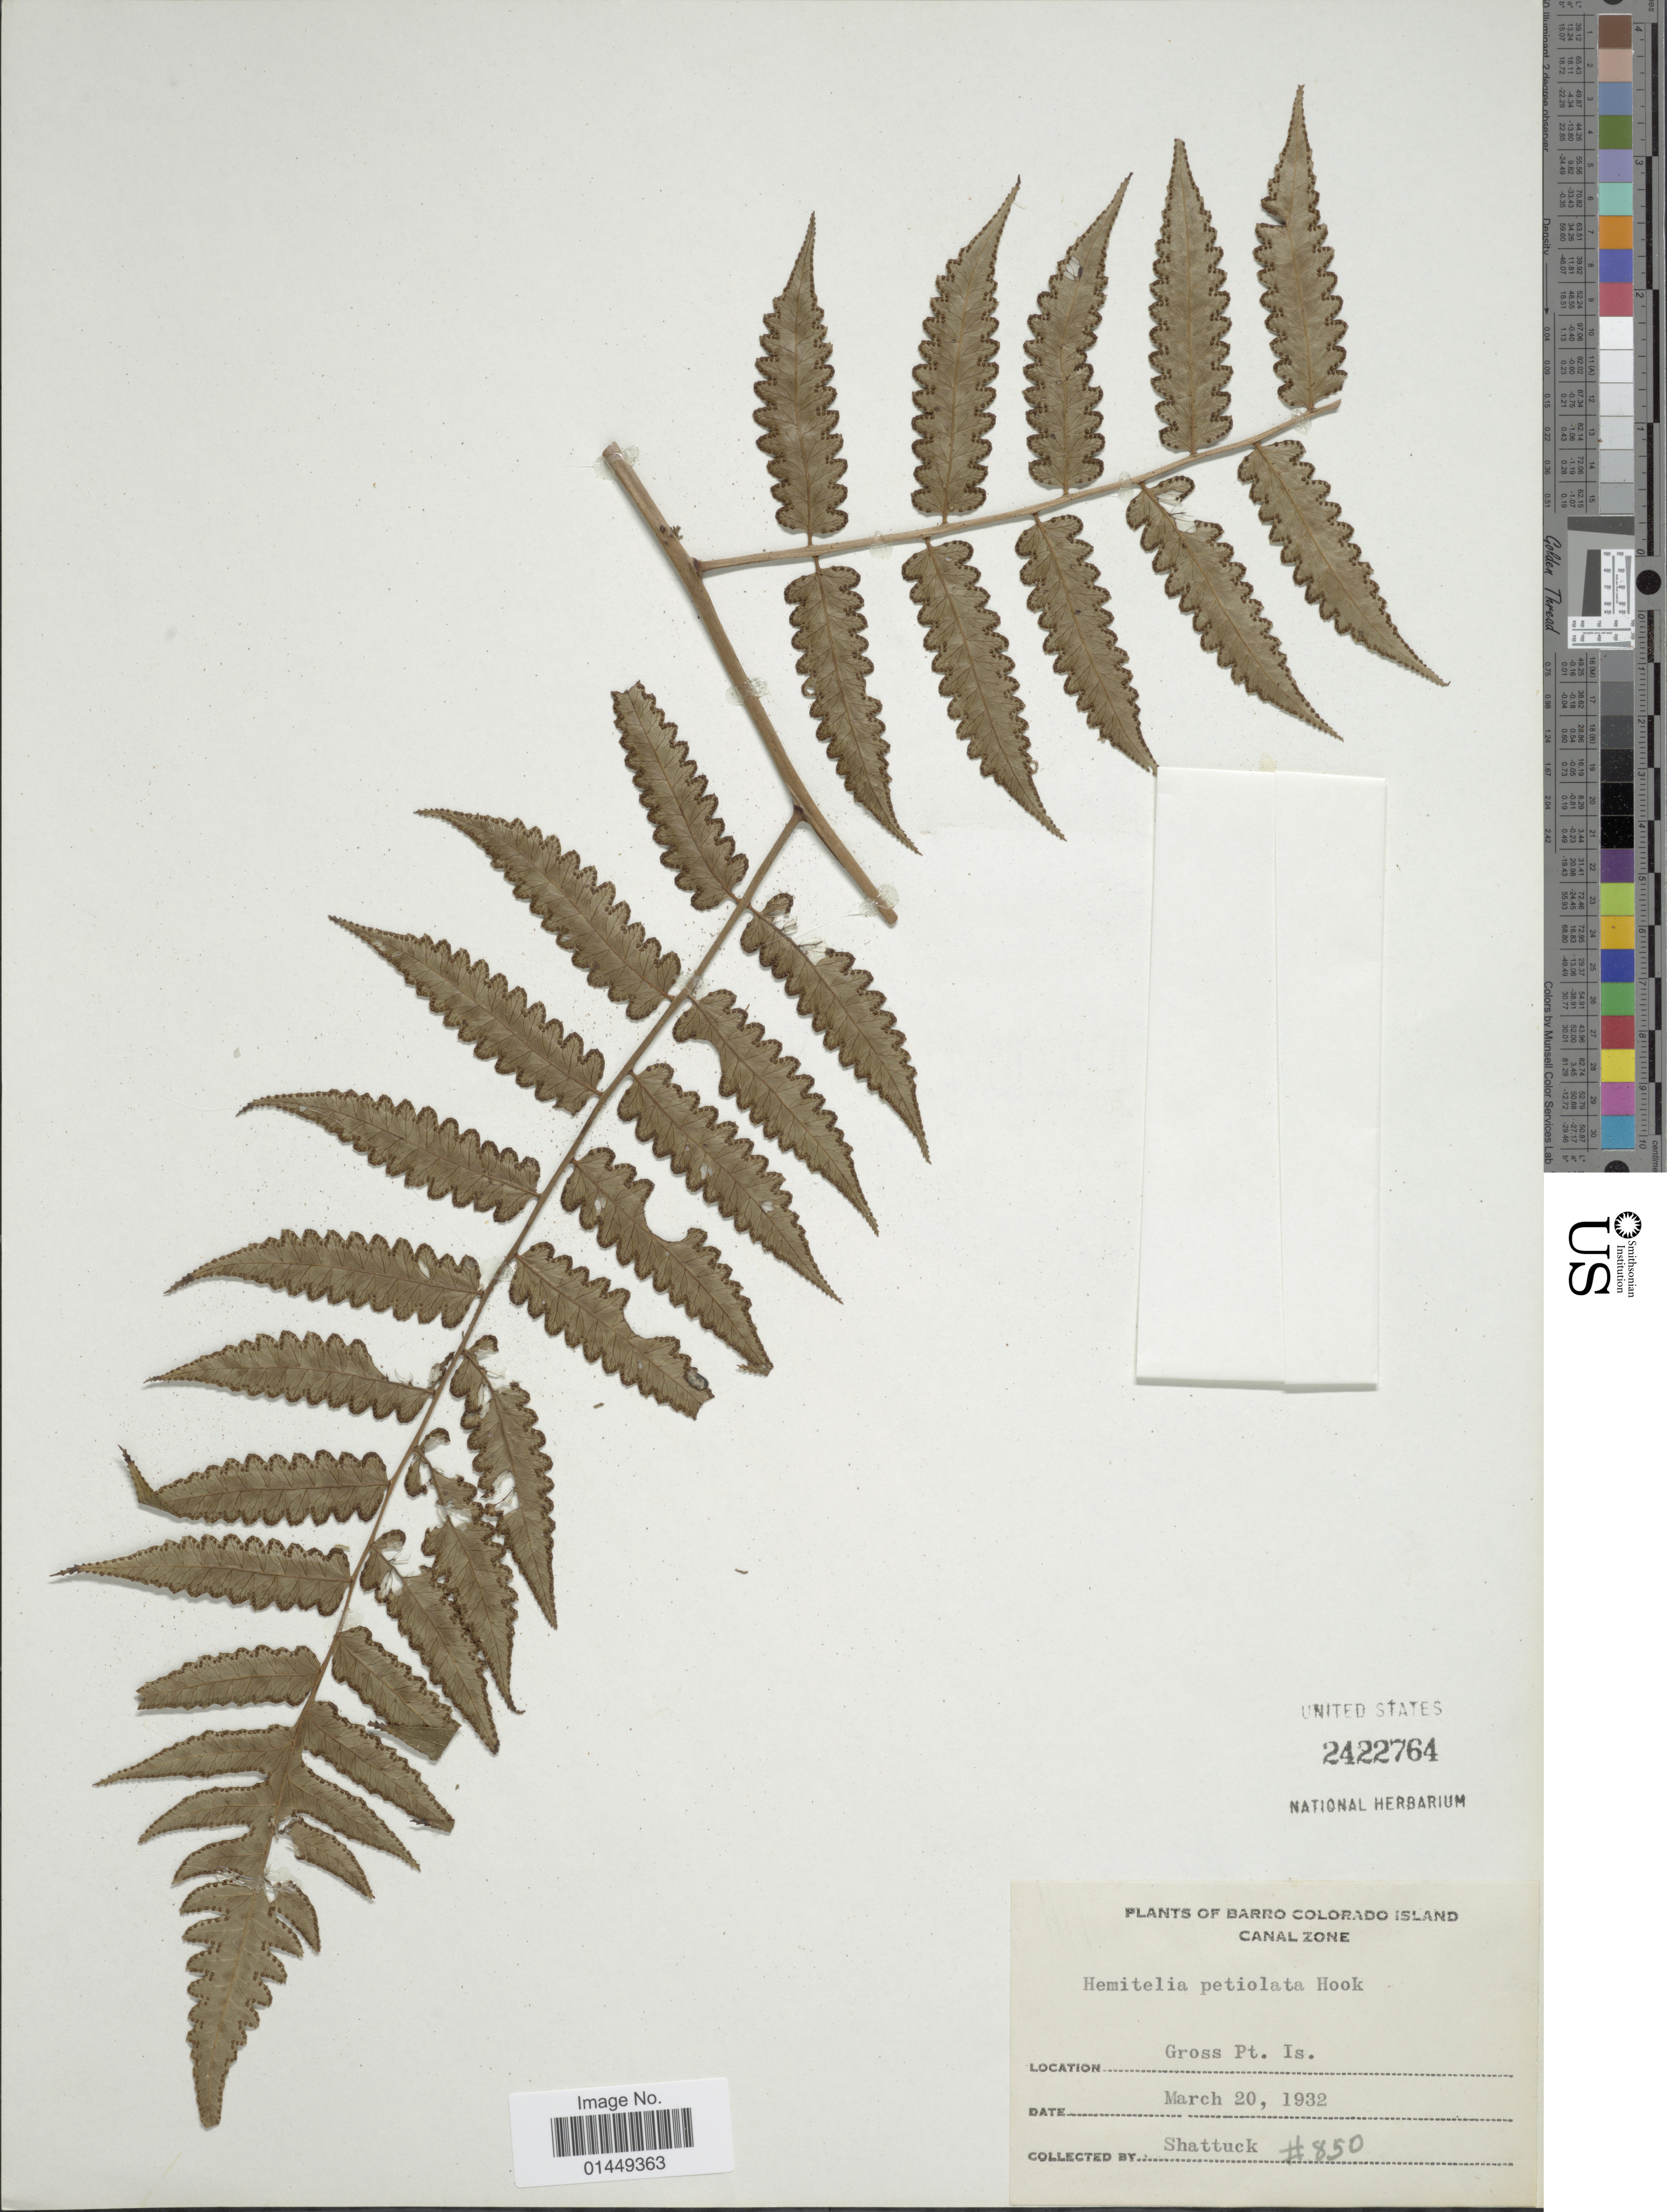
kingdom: Plantae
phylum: Tracheophyta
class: Polypodiopsida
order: Cyatheales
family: Cyatheaceae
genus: Cyathea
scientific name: Cyathea petiolata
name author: (Hook.) R.M. Tryon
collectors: Shattuck, --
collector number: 850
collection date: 1932-03-20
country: Panama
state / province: Panamá Oeste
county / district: Canal Zone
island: Barro Colorado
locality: Barro Colorado Island. Canal Zone. Gross Pt. Is.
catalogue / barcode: US 2422764